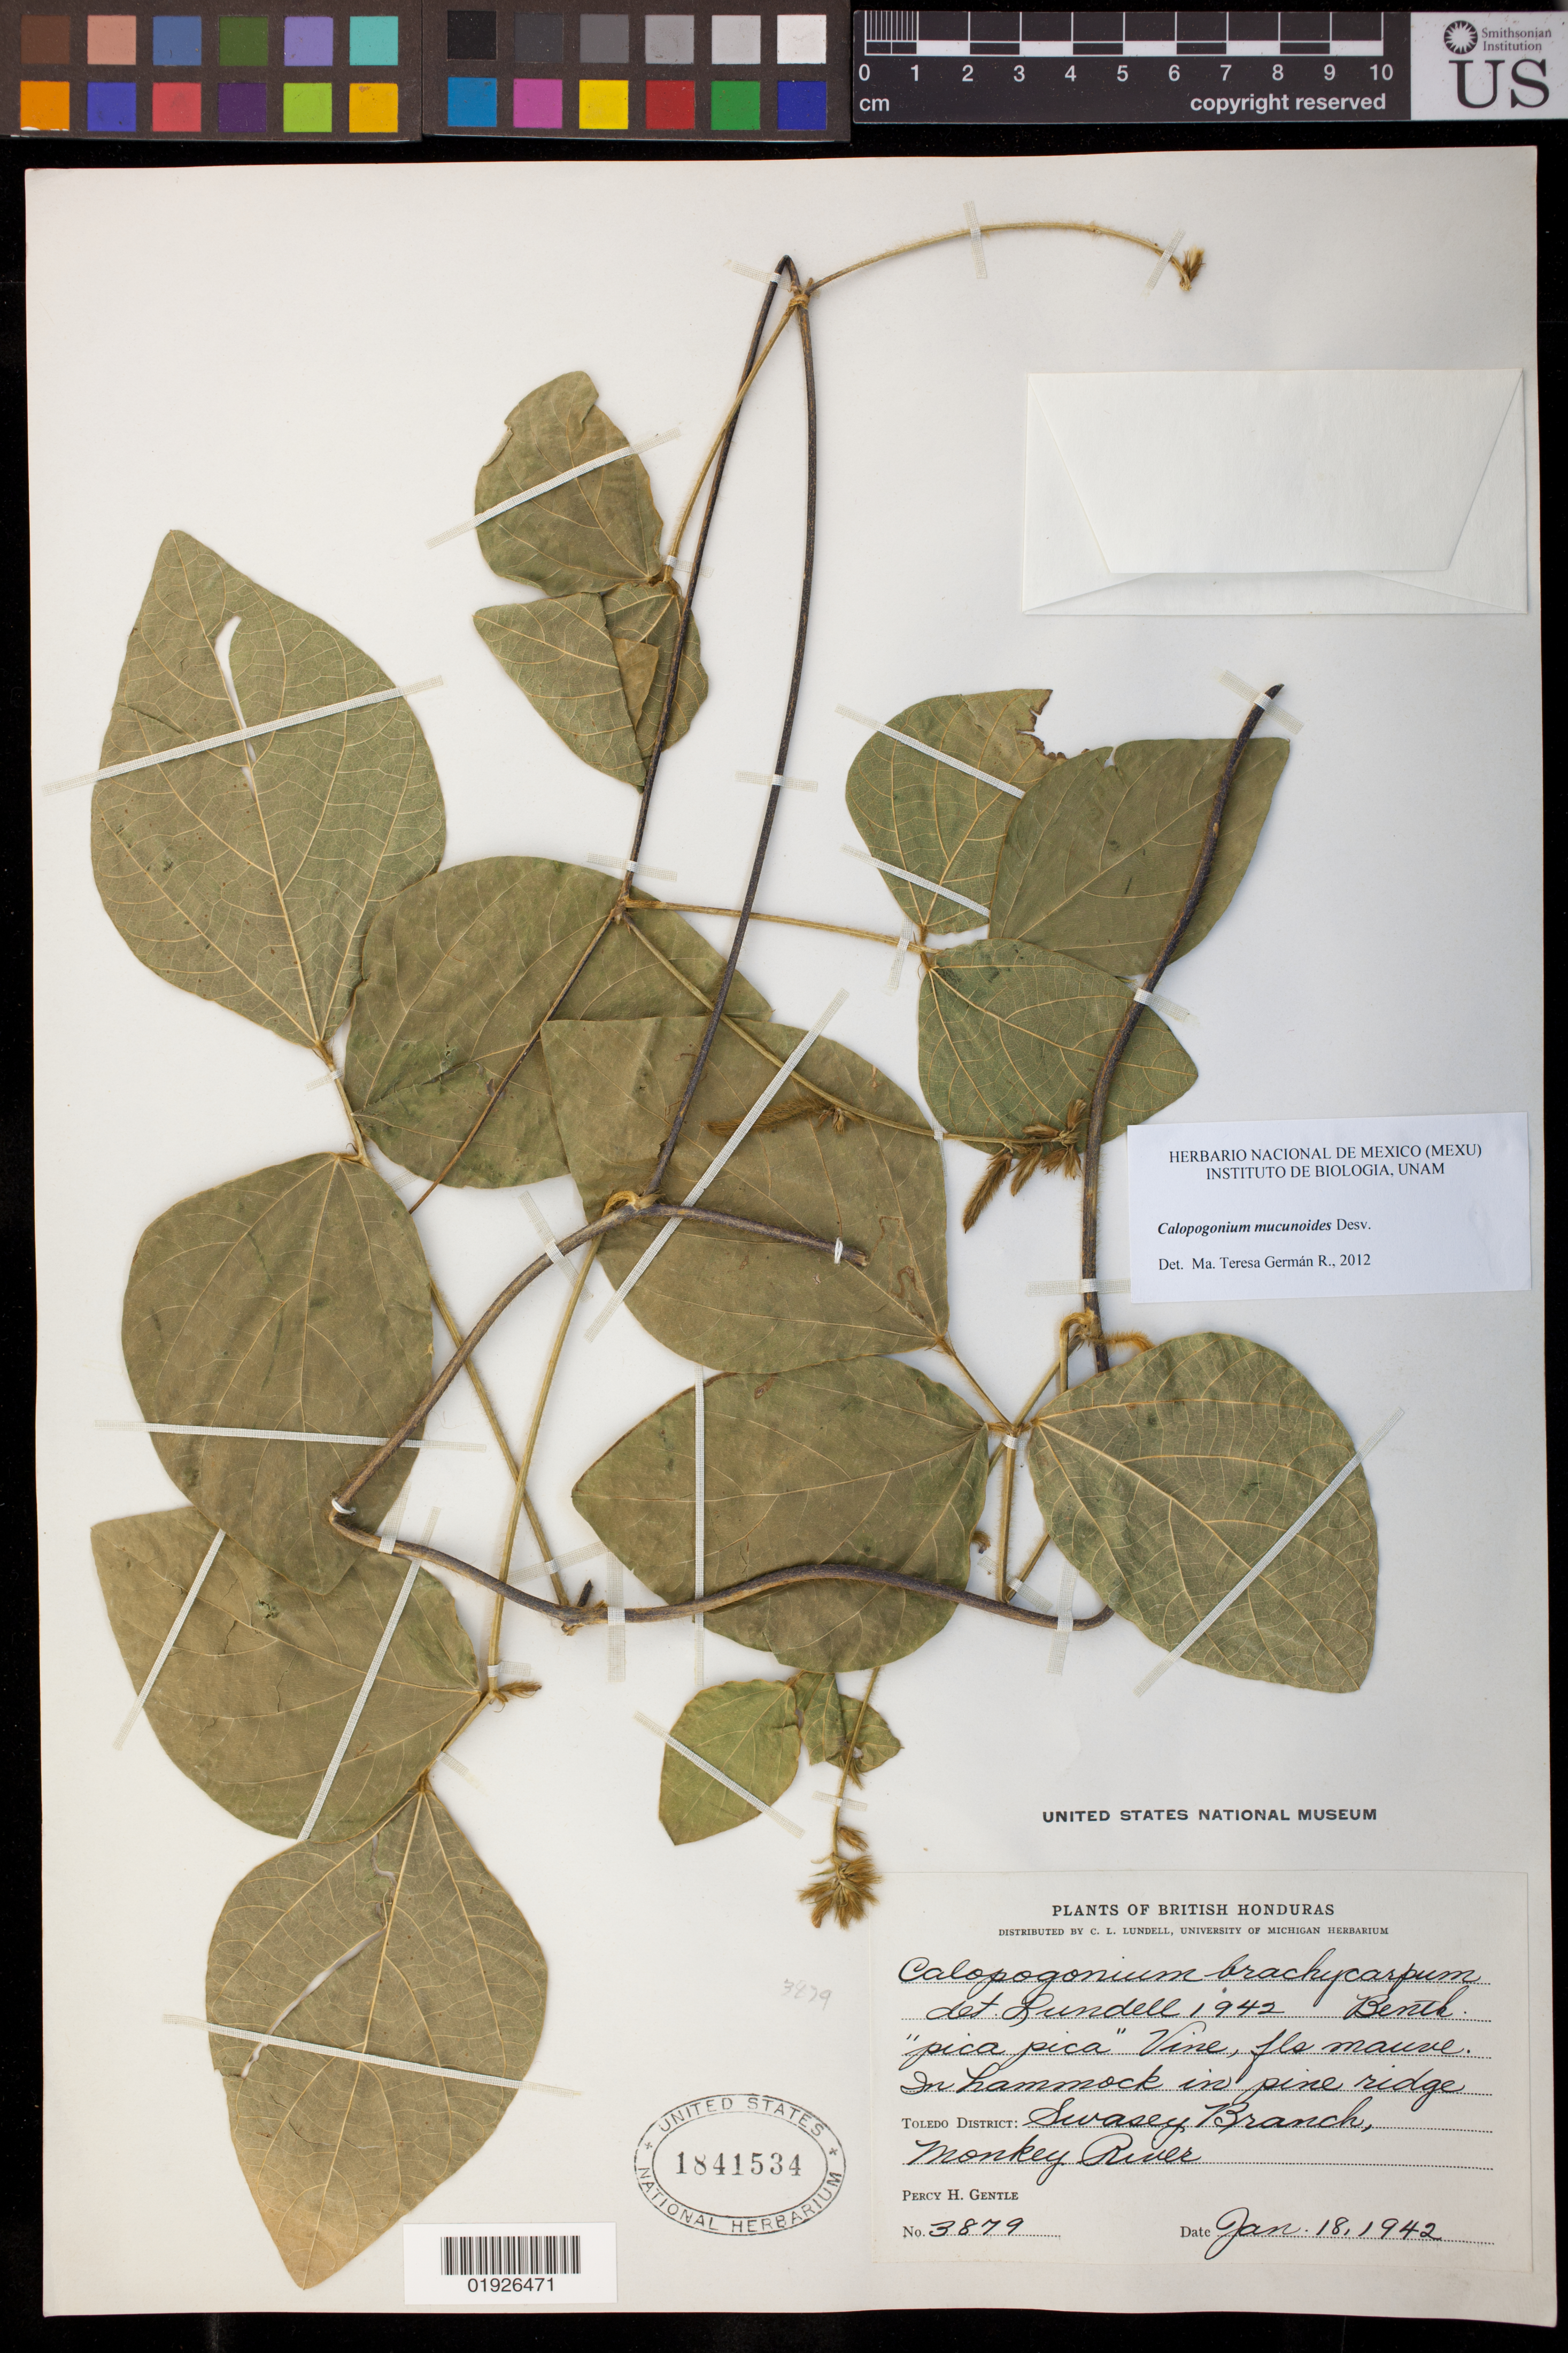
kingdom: Plantae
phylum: Tracheophyta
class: Magnoliopsida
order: Fabales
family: Fabaceae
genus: Calopogonium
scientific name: Calopogonium mucunoides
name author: Desv.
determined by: Germán R., M. T.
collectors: P. H. Gentle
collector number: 3879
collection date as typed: Jan. 18, 1942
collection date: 1942-01-18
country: Belize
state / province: Toledo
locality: British Honduras, Toledo District, Swasey Branch, Monkey River.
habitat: In hammock in pine ridge.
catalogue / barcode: US 1841534